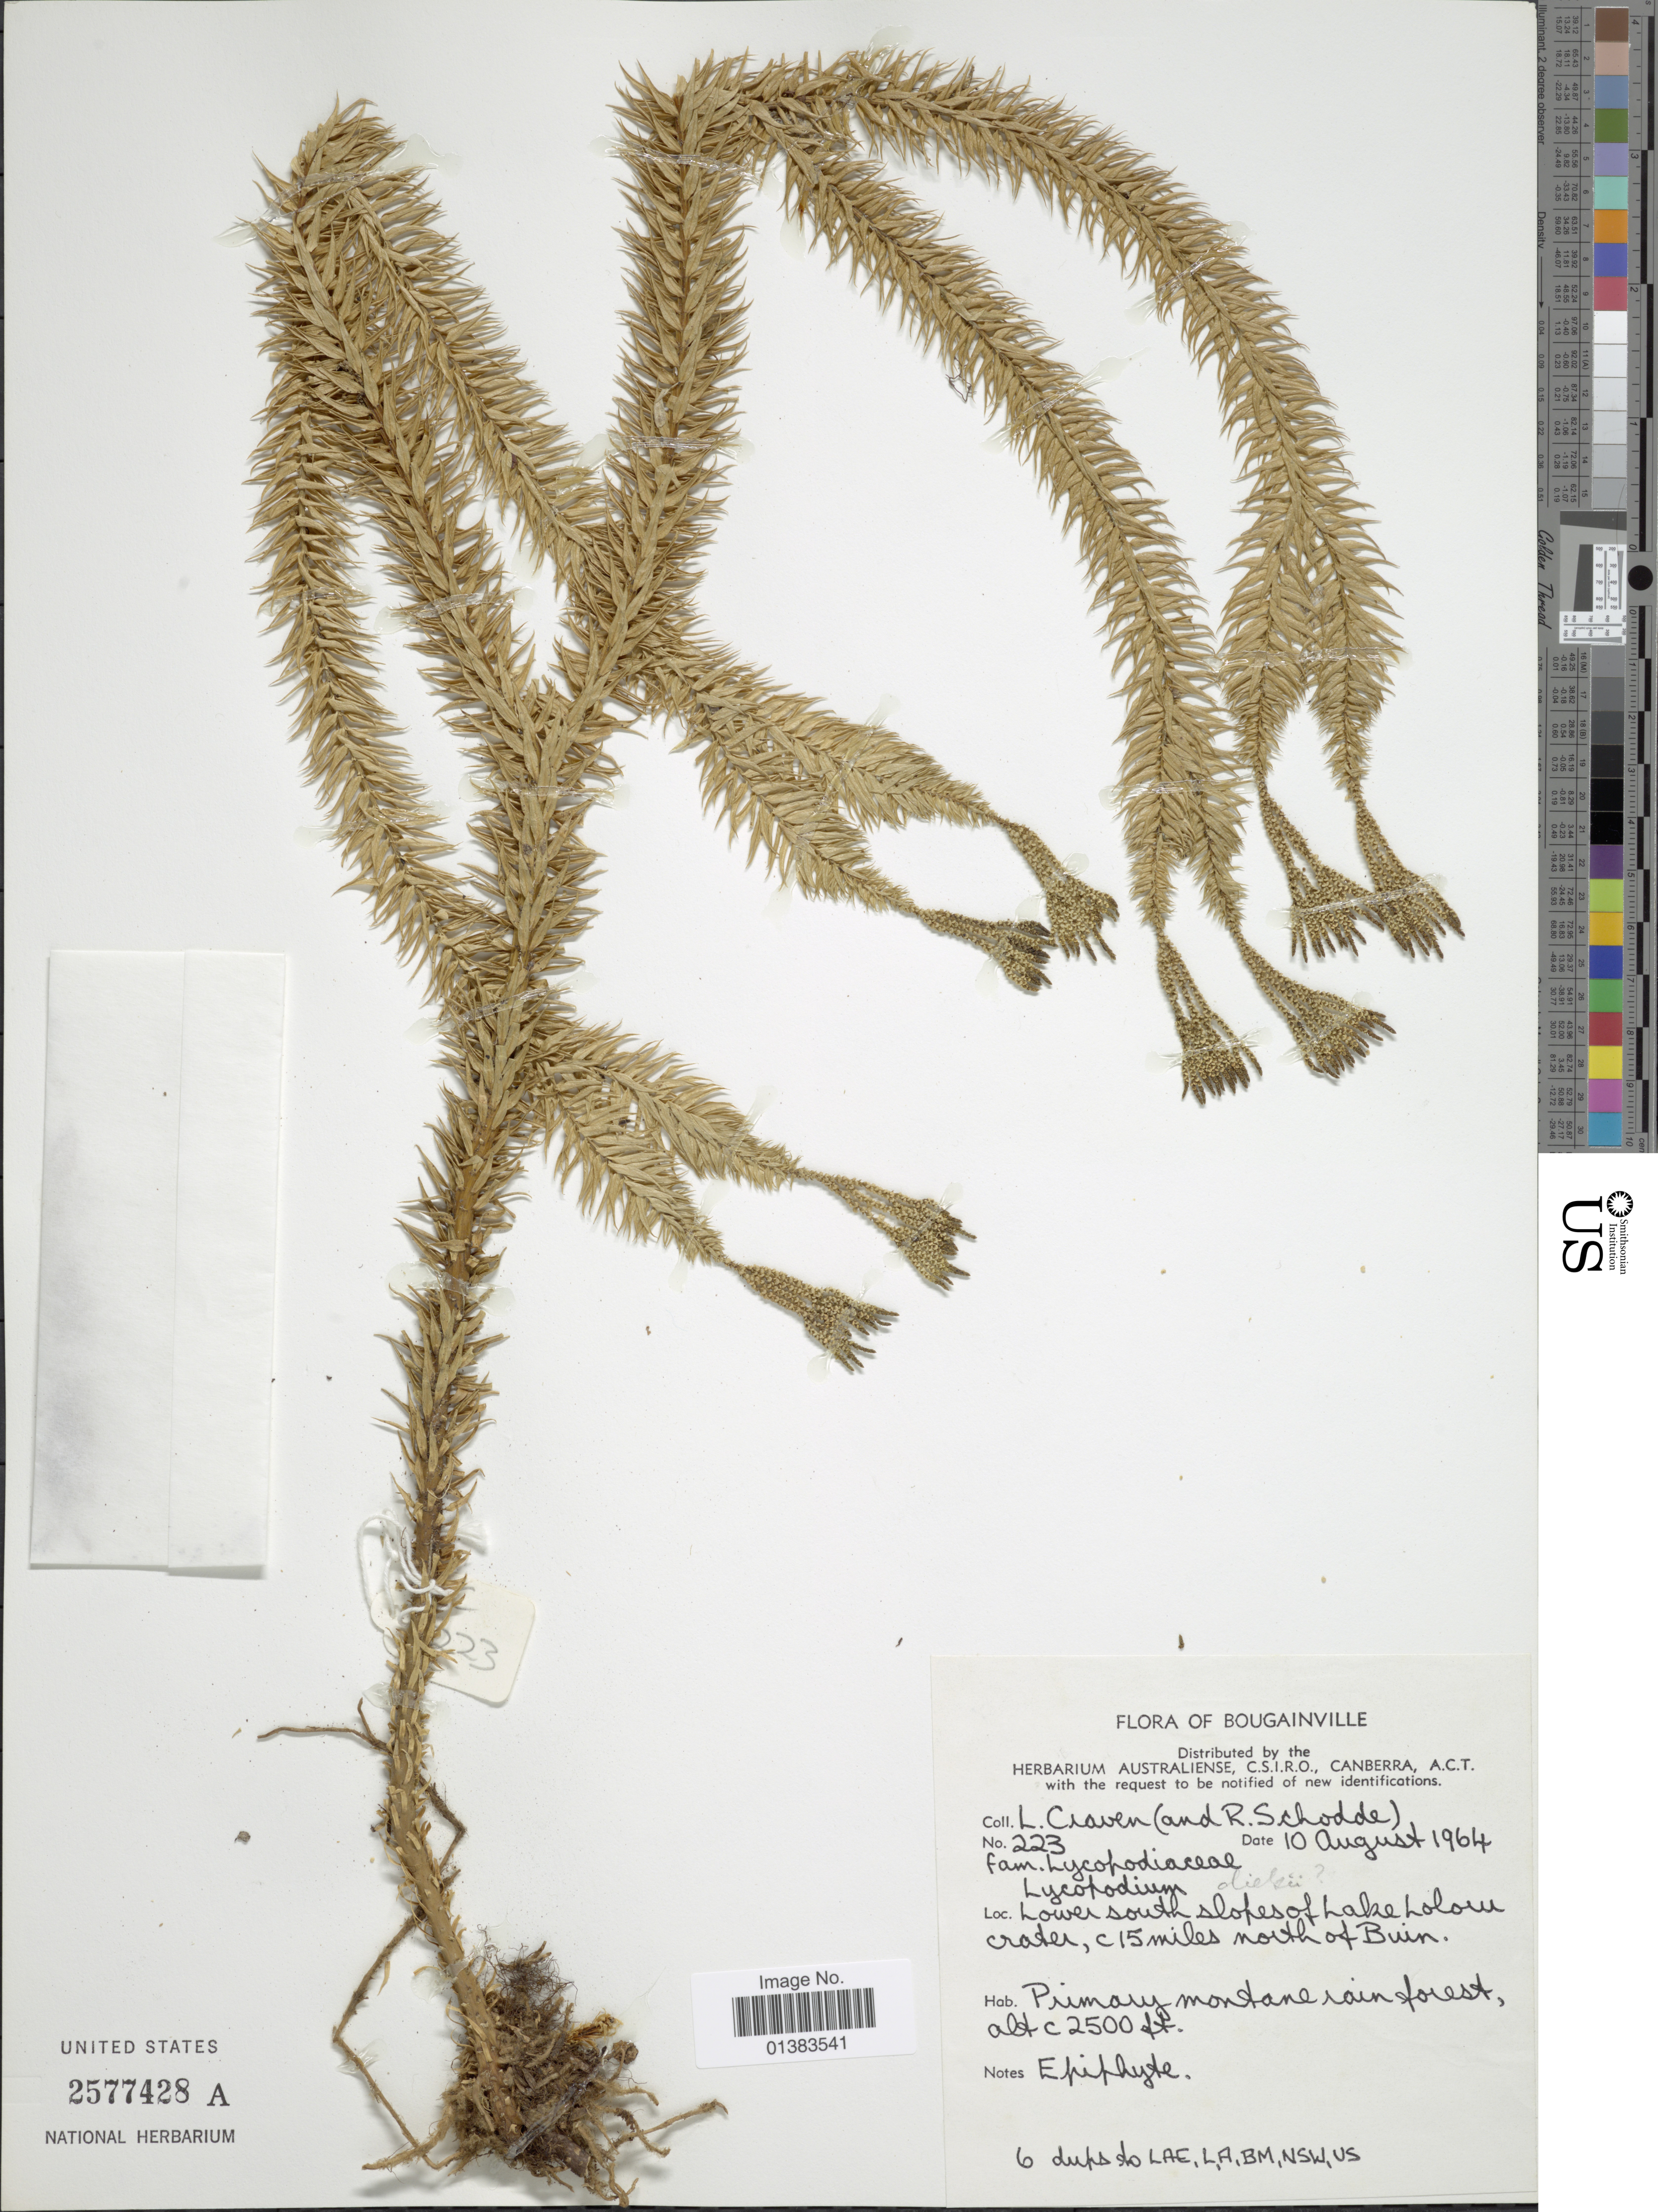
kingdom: Plantae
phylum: Tracheophyta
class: Lycopodiopsida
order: Lycopodiales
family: Lycopodiaceae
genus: Phlegmariurus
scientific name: Phlegmariurus ledermannii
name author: (Herter) A. R. Field & Bostock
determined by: Field, A. R.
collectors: L. A. Craven & R. Schodde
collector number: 223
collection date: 1964-08-10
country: Papua New Guinea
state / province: Bougainville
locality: Lower south slopes of Lake Loloru crater, c 15 miles north of Buin [interpreted]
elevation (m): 762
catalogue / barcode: US 2577428A